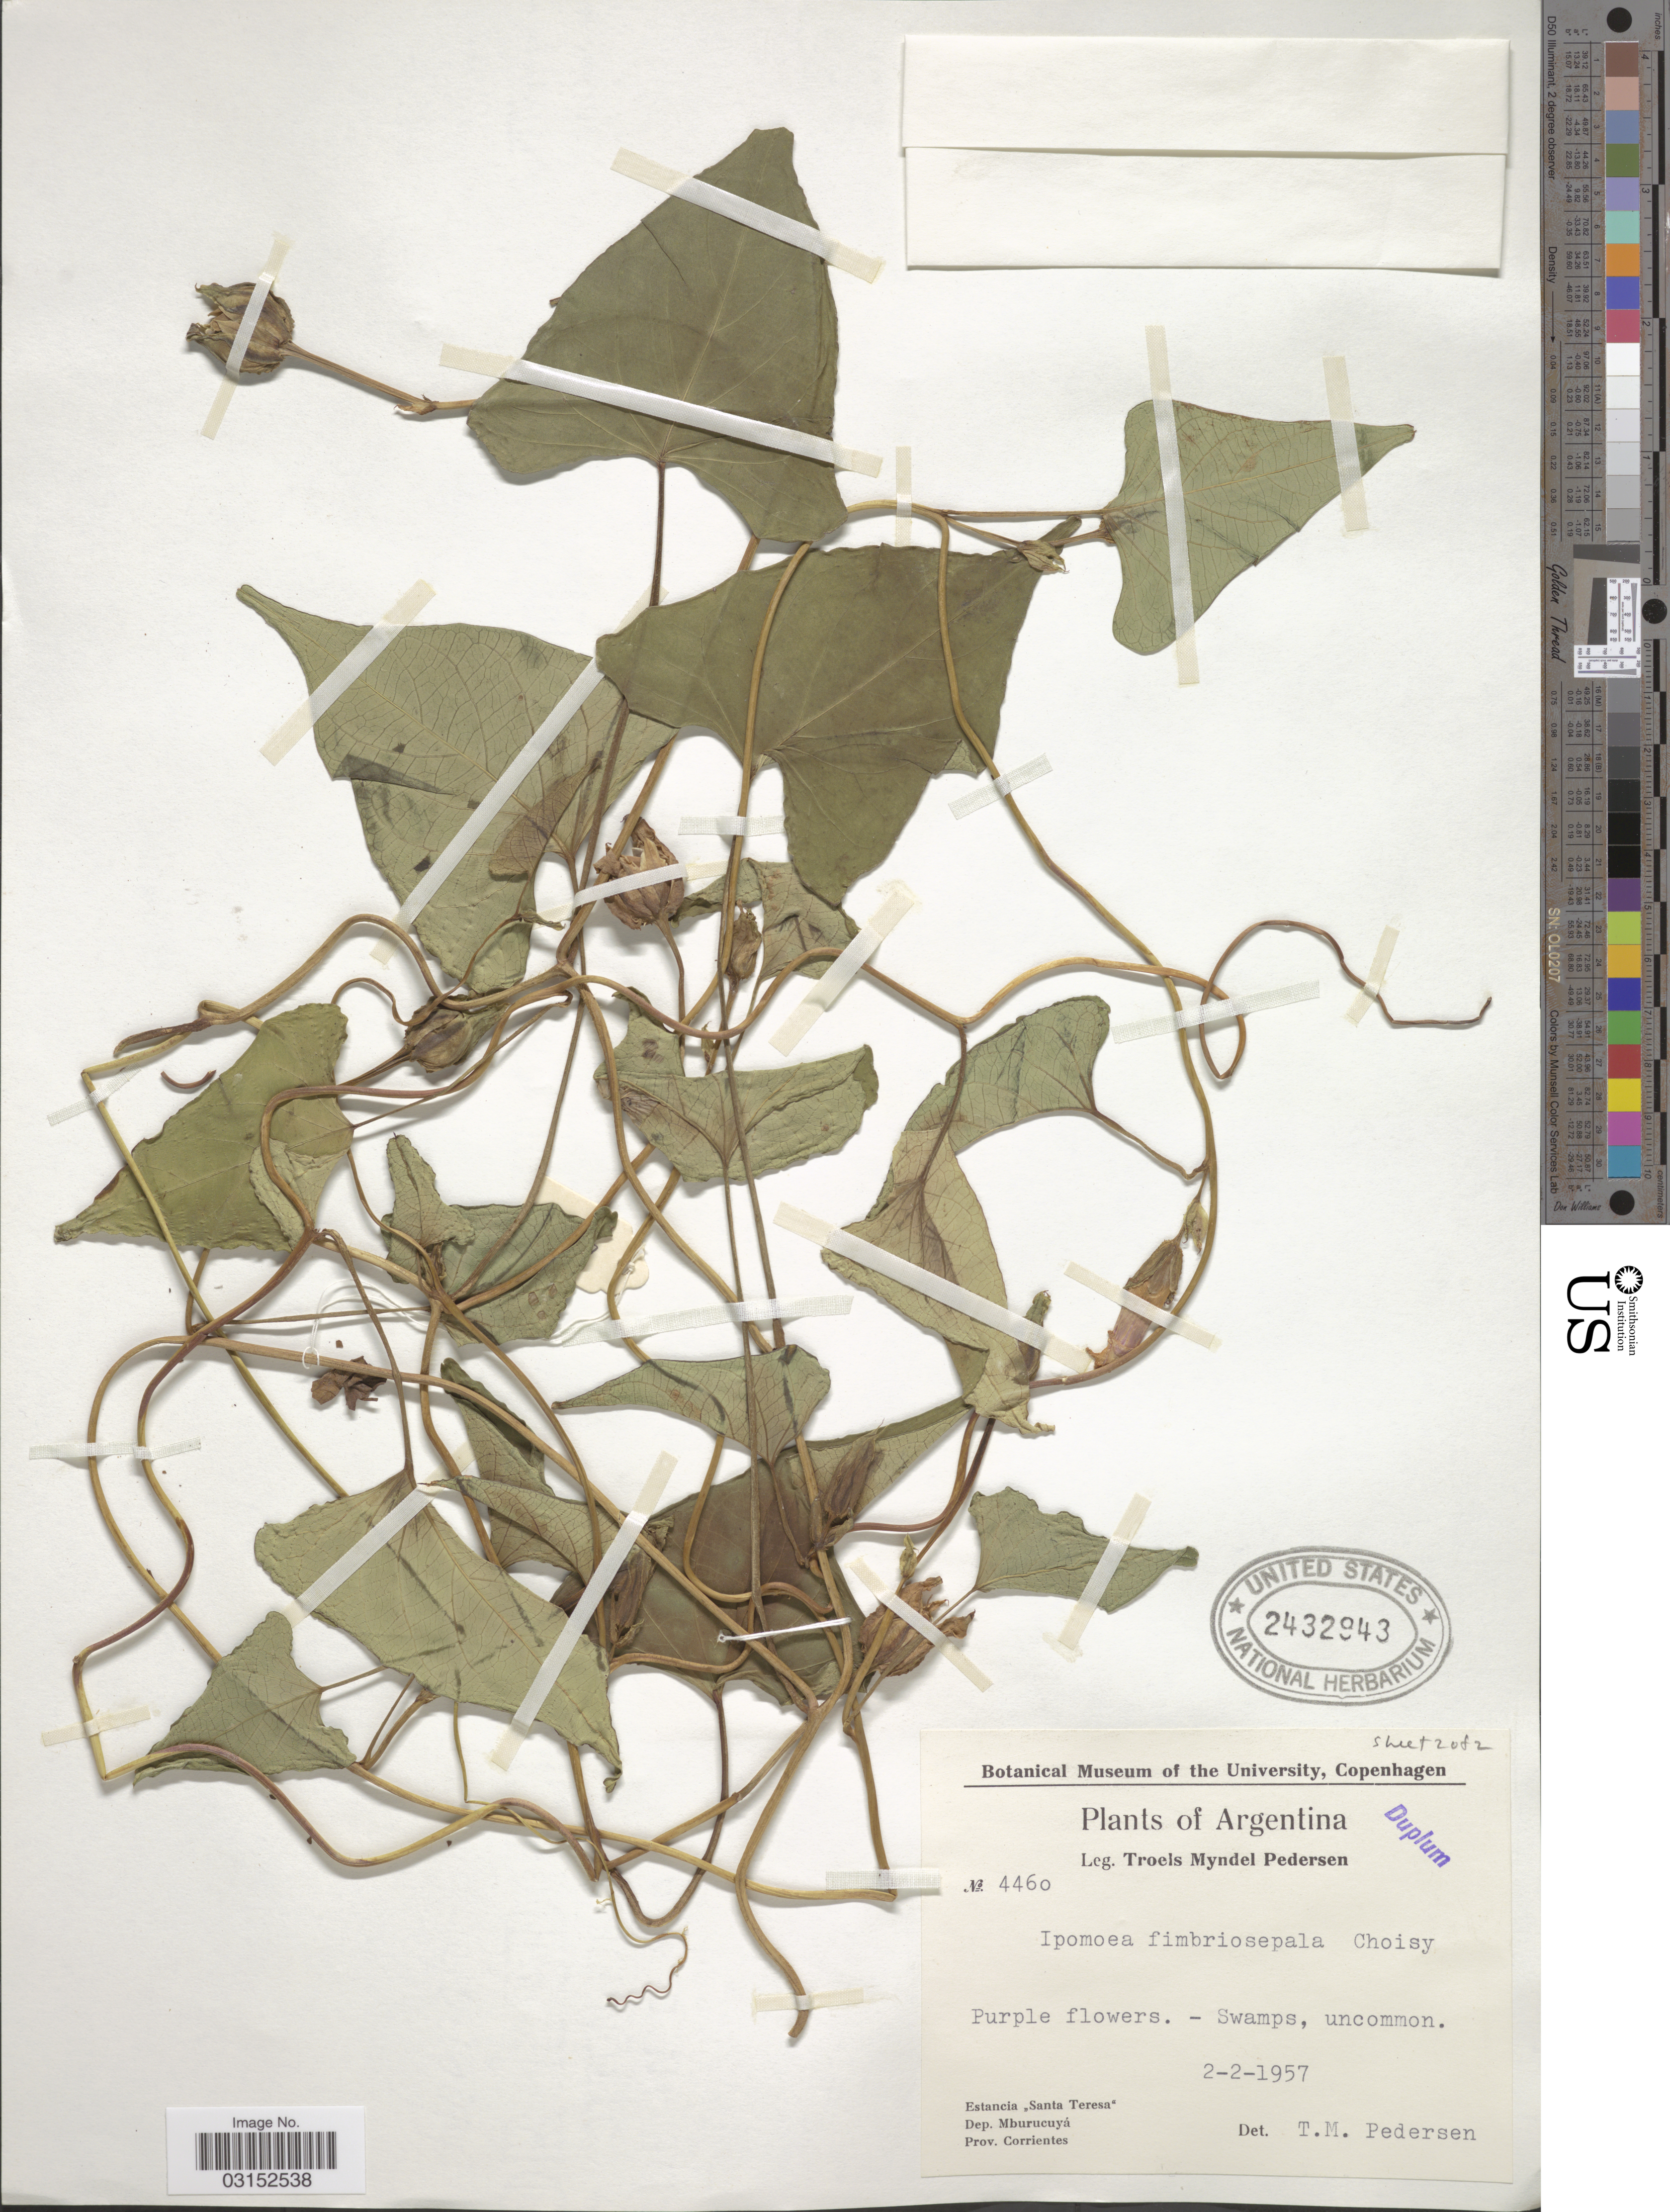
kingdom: Plantae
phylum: Tracheophyta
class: Magnoliopsida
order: Solanales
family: Convolvulaceae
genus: Ipomoea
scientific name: Ipomoea fimbriosepala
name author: Choisy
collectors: T. Pederson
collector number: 4460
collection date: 1957-02-02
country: Argentina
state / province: Corrientes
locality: Estancia "Santa Teresa", Dep. Mburucuyá.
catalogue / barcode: US 2432943